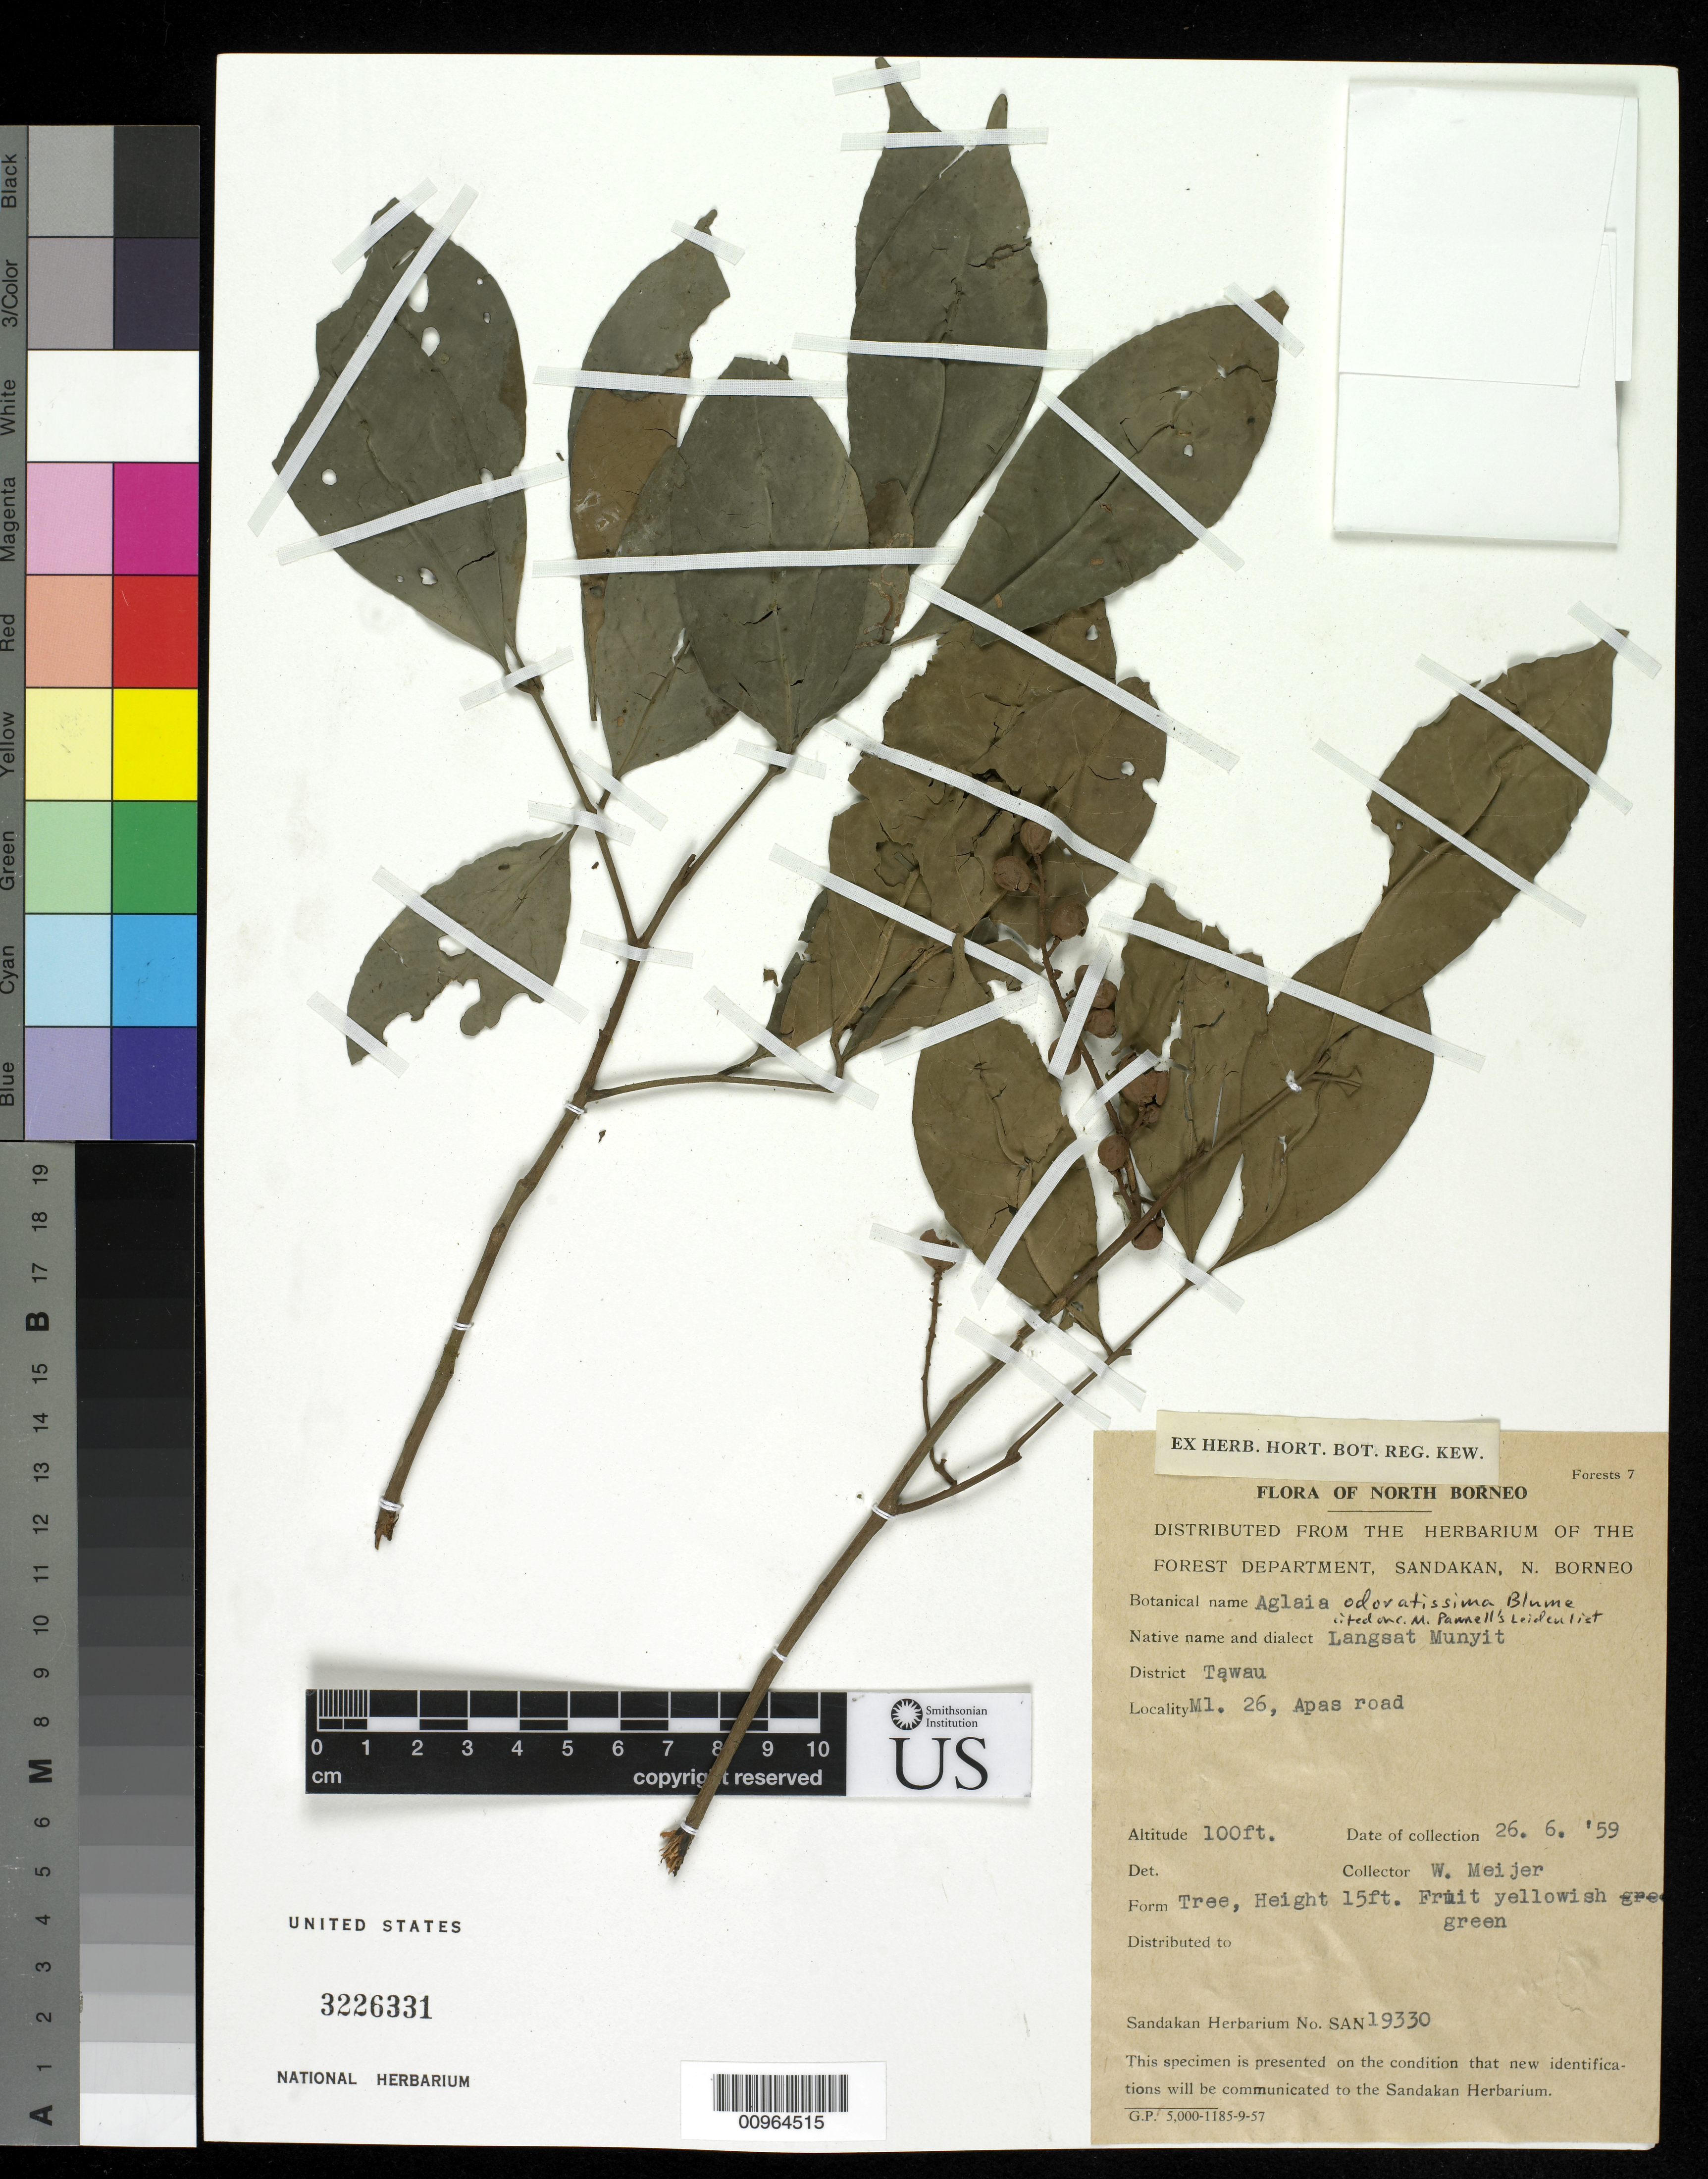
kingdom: Plantae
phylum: Tracheophyta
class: Magnoliopsida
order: Sapindales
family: Meliaceae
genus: Aglaia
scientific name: Aglaia odoratissima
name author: Blume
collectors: W. Meijer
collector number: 19330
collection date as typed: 26 Jun 1959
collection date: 1959-06-26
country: Malaysia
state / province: Sabah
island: Borneo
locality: Tawau. M1. 26, Apas road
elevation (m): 30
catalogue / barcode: US 3226331